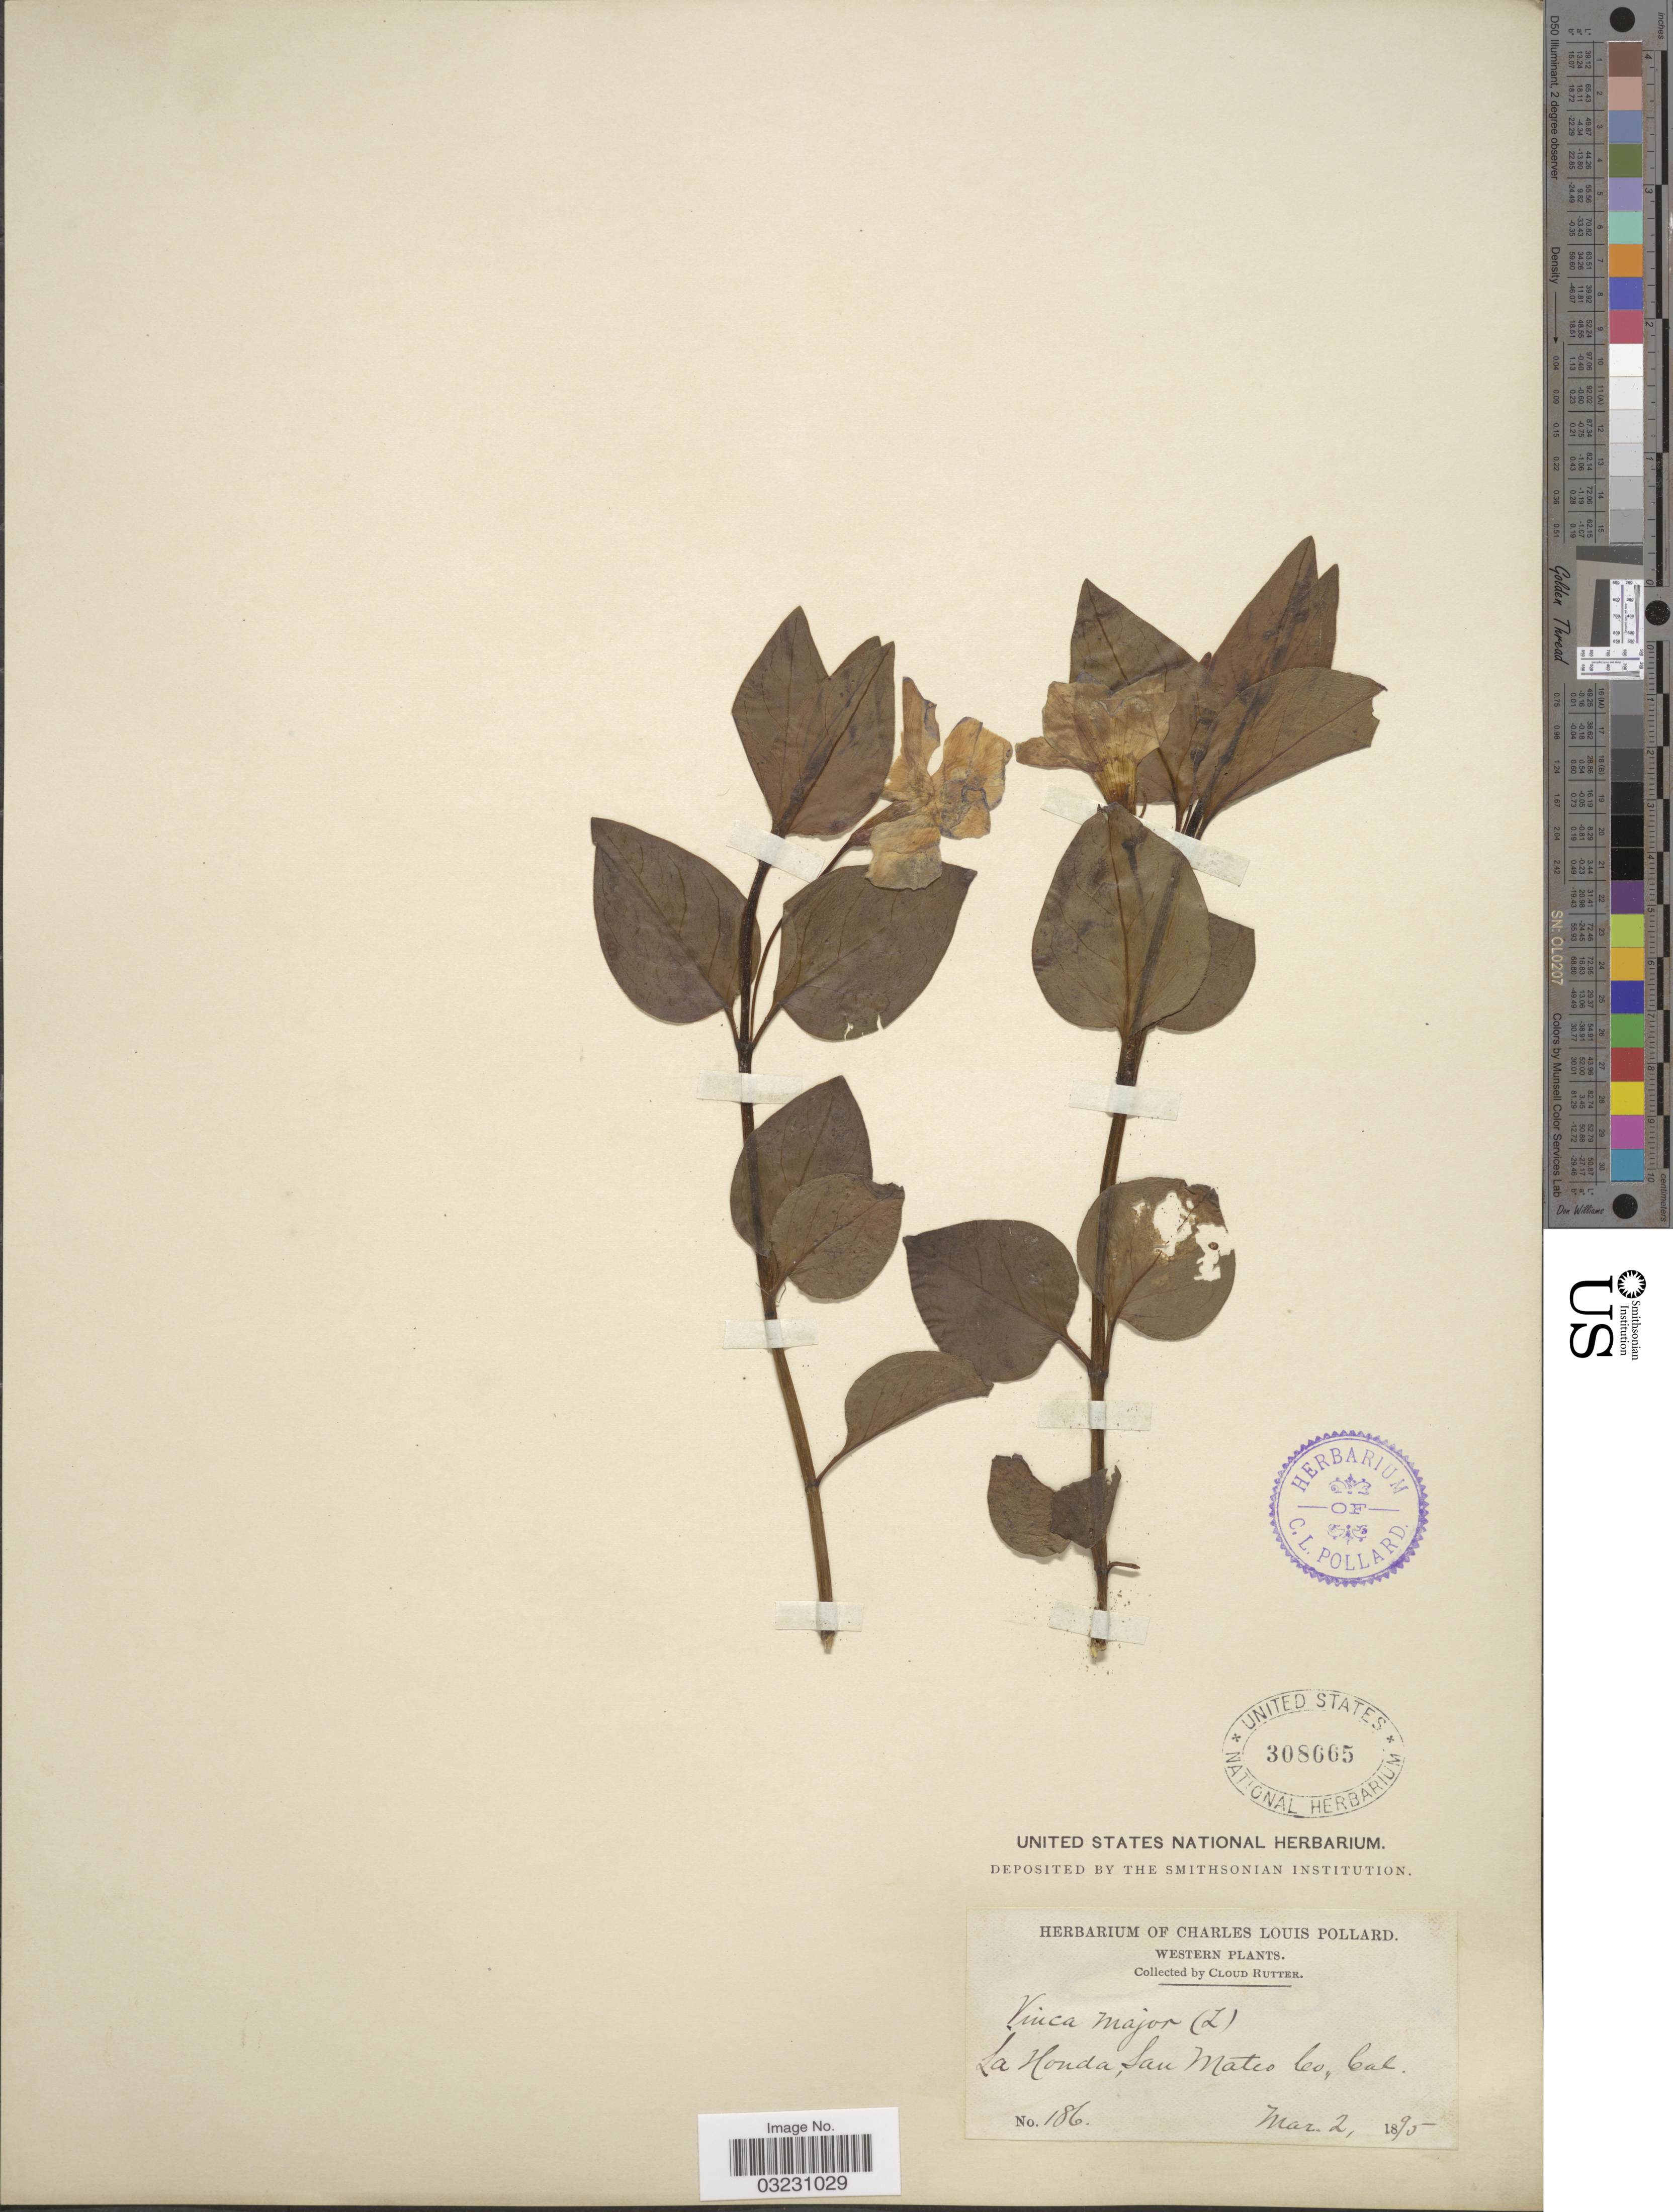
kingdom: Plantae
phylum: Tracheophyta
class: Magnoliopsida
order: Gentianales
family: Apocynaceae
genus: Vinca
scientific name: Vinca major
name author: L.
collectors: C. Rutter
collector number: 186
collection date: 1895-03-02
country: United States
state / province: California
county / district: San Mateo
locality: Western. La Honda, San Mateo Co.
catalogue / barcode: US 308665